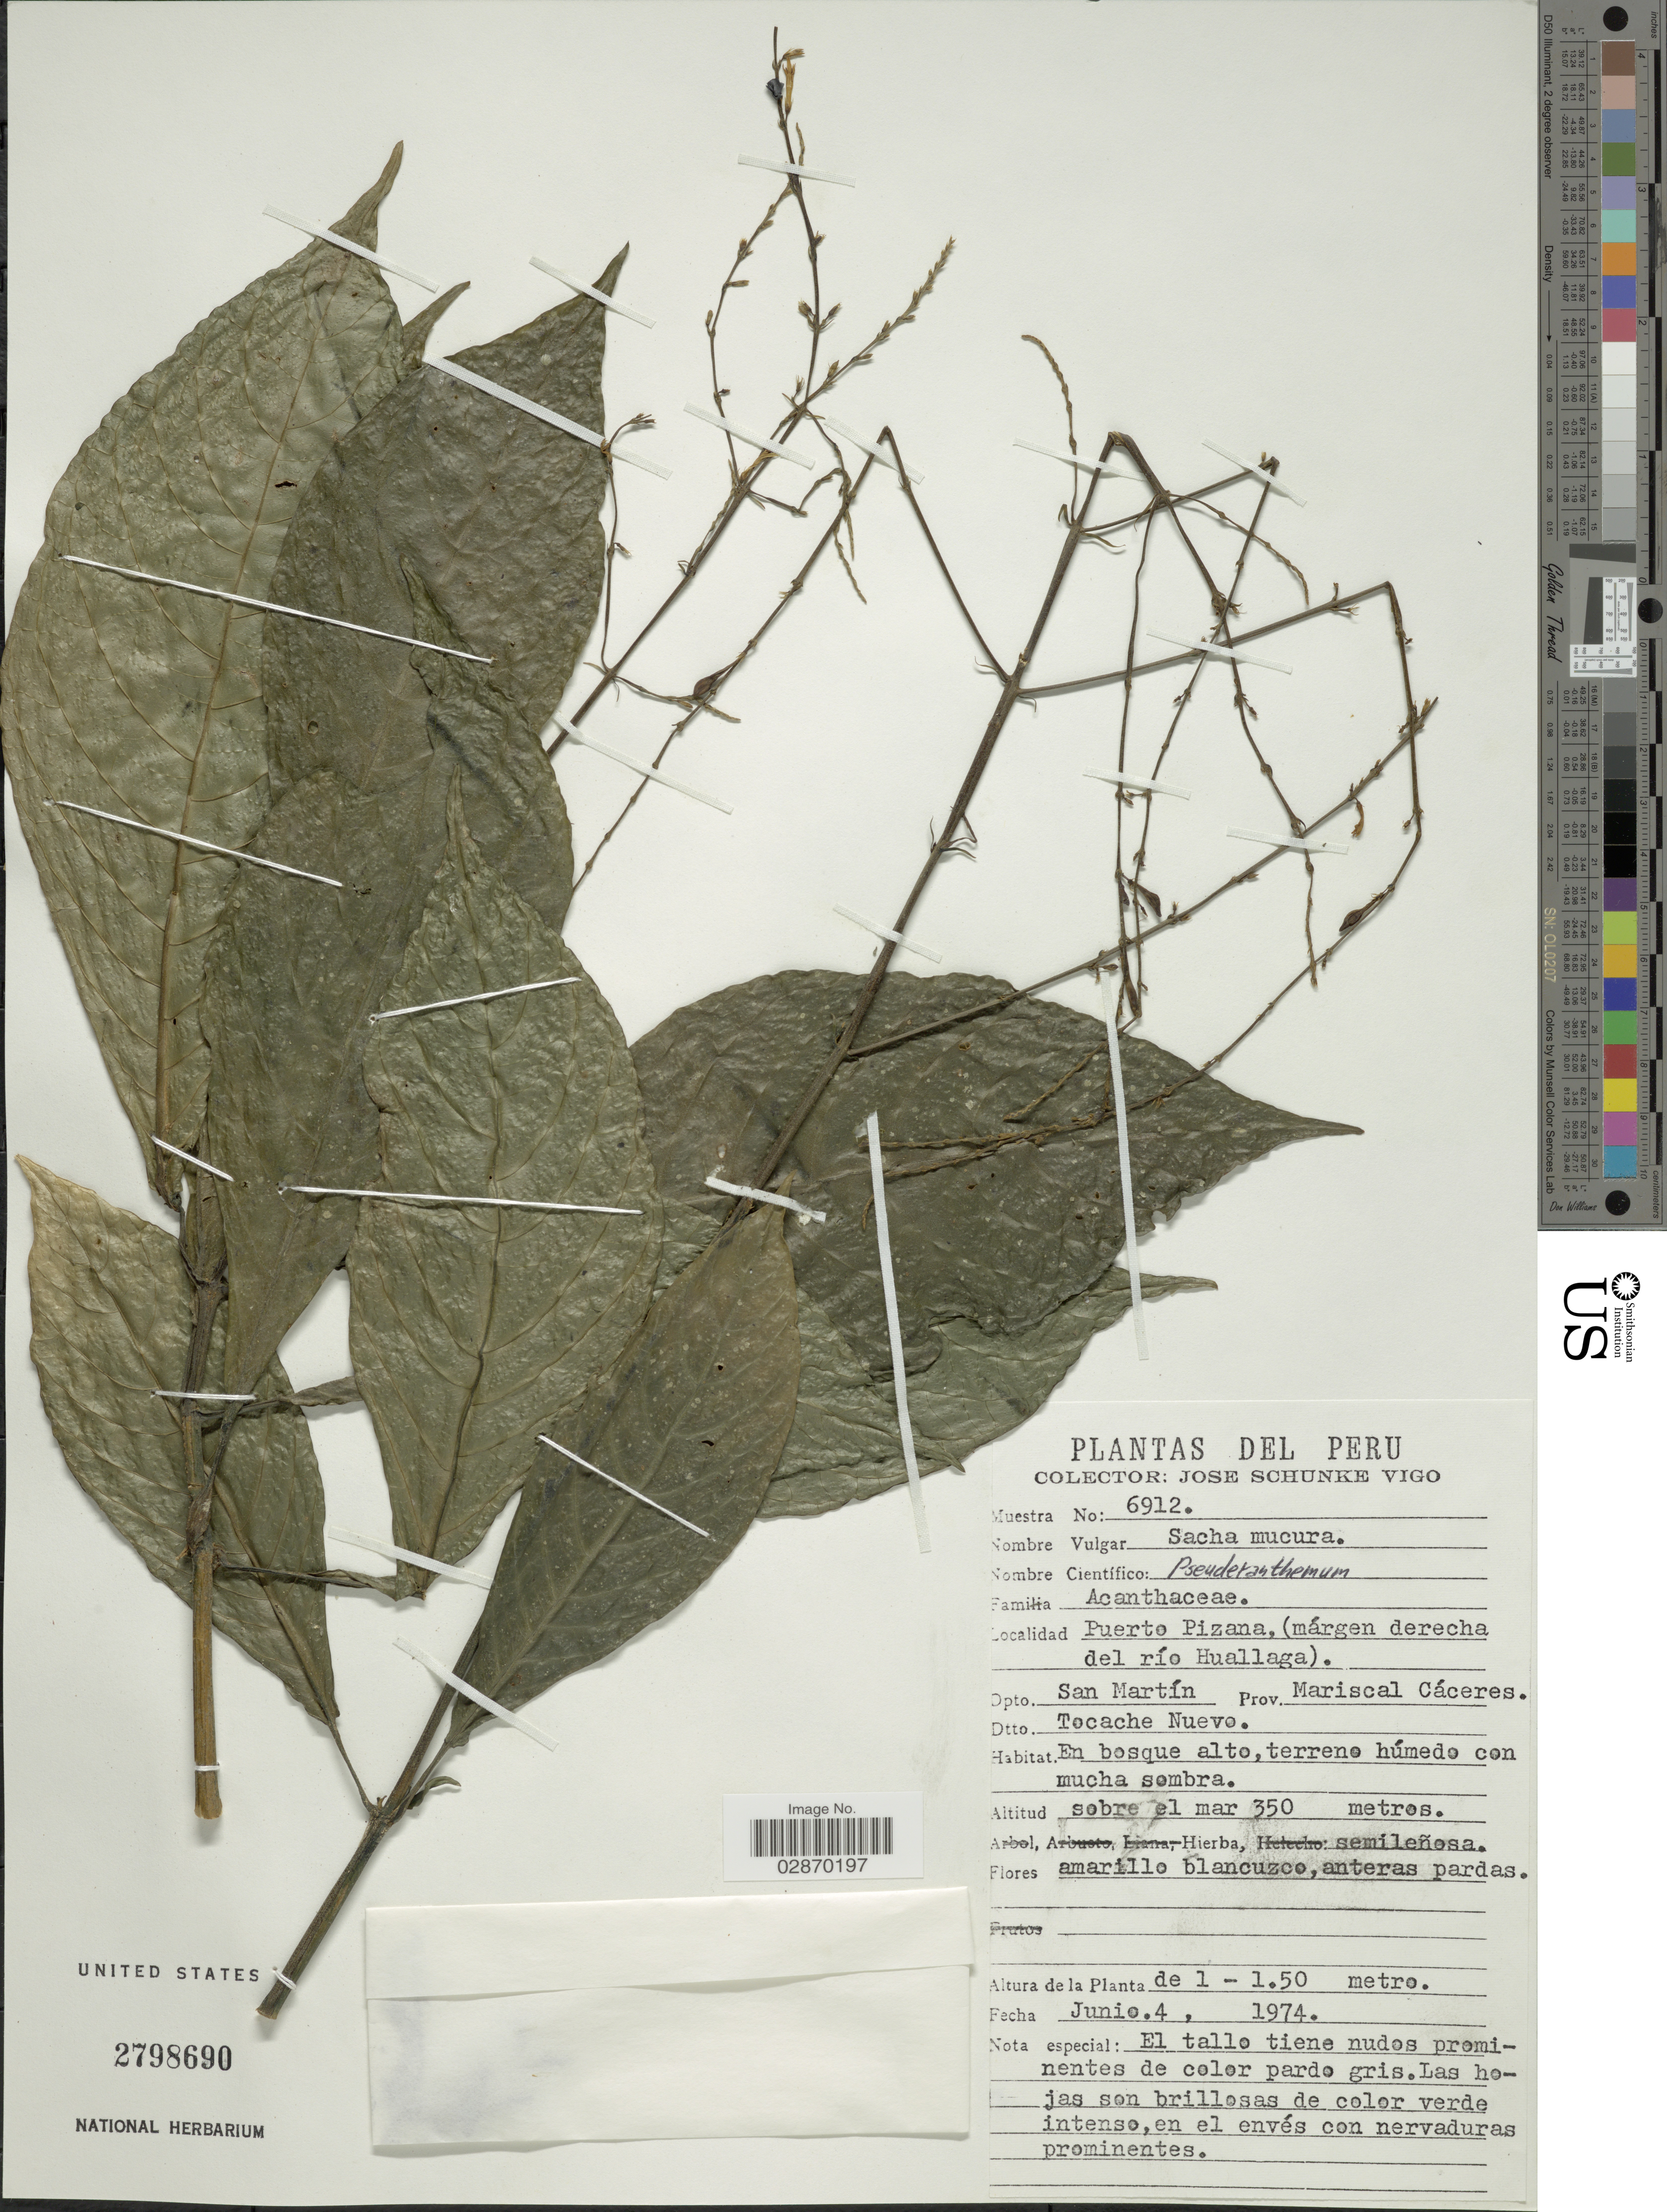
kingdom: Plantae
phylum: Tracheophyta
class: Magnoliopsida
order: Lamiales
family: Acanthaceae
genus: Pseuderanthemum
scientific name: Pseuderanthemum sp.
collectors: J. Schunke Vigo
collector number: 6912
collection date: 1974-06-04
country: Peru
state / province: San Martín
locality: Puerto Pizana, (márgen derecha del río Huallaga). Dpto. San Martín, Prov. Mariscal Cáceres. Dtto. Tocache Nuevo.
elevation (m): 350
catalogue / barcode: US 2798690